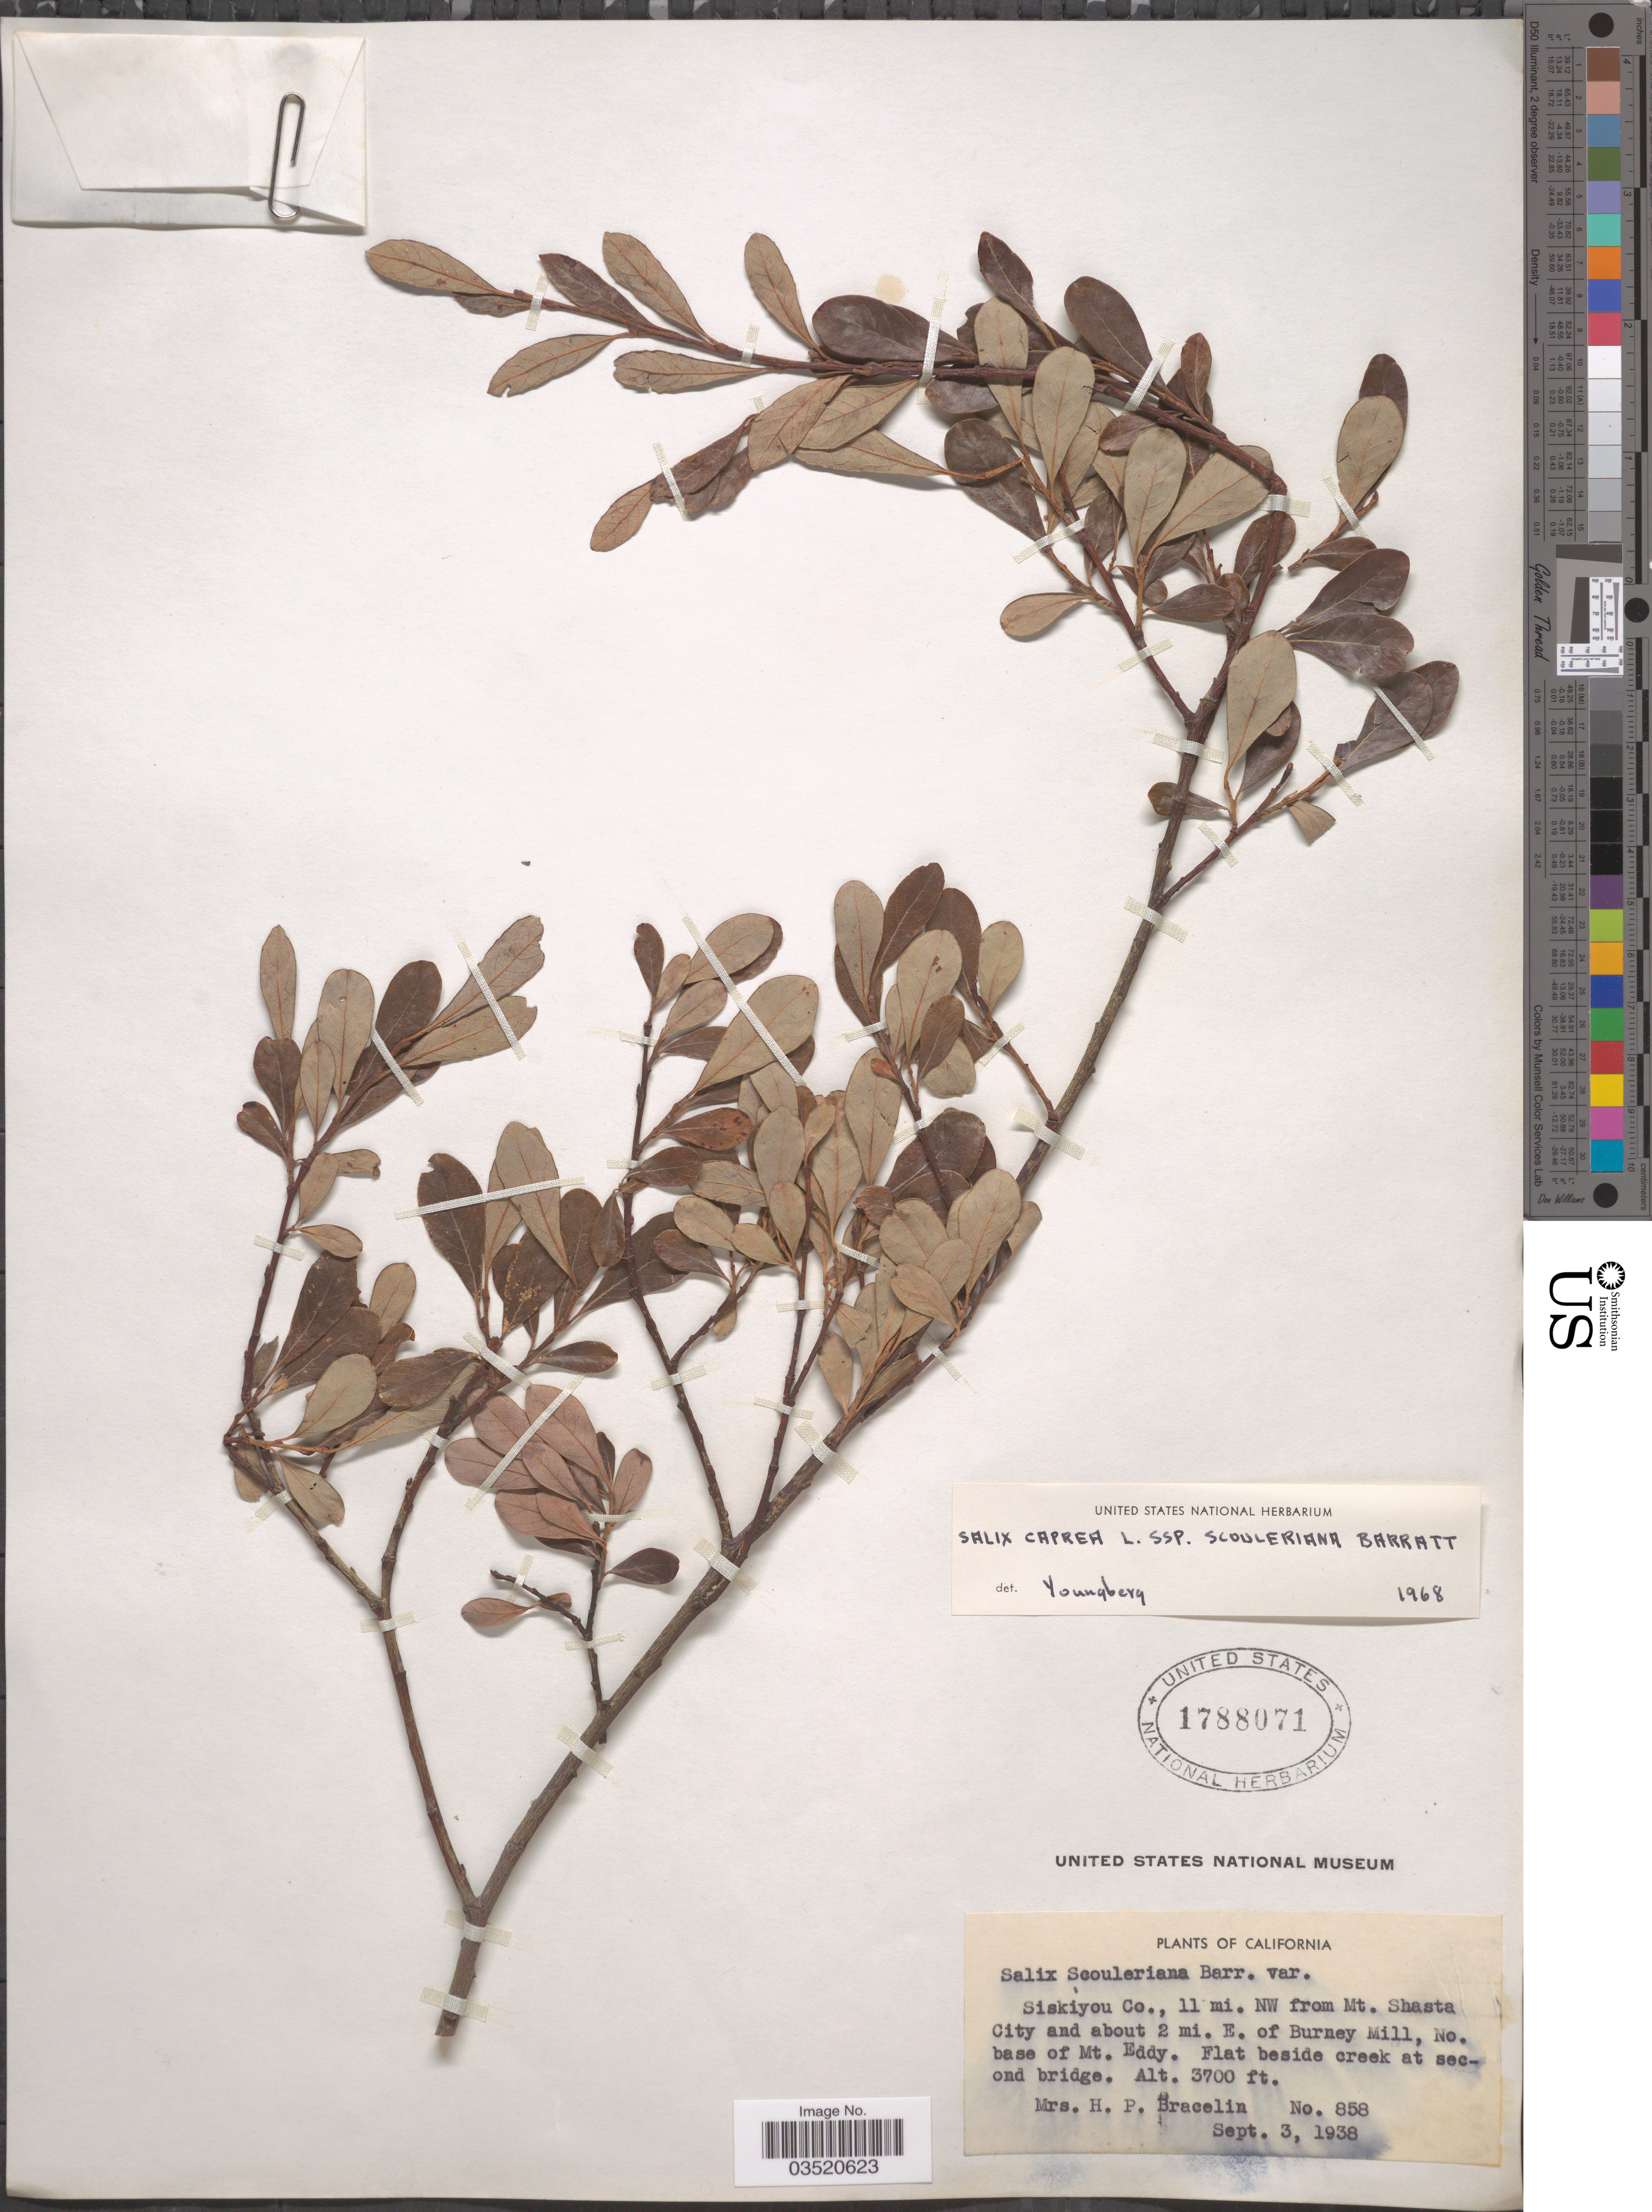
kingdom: Plantae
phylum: Tracheophyta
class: Magnoliopsida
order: Malpighiales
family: Salicaceae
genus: Salix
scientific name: Salix scouleriana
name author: Barratt ex Hook.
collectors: H. Bracelin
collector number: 858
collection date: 1938-09-03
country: United States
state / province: California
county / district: Siskiyou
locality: Siskiyou Co., 11 mi. NW from Mt. Shasta City and about 2 mi. E. of Burney Mill, No. base of Mt. Eddy. Flat beside creek at second bridge.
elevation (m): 1128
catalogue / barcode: US 1788071